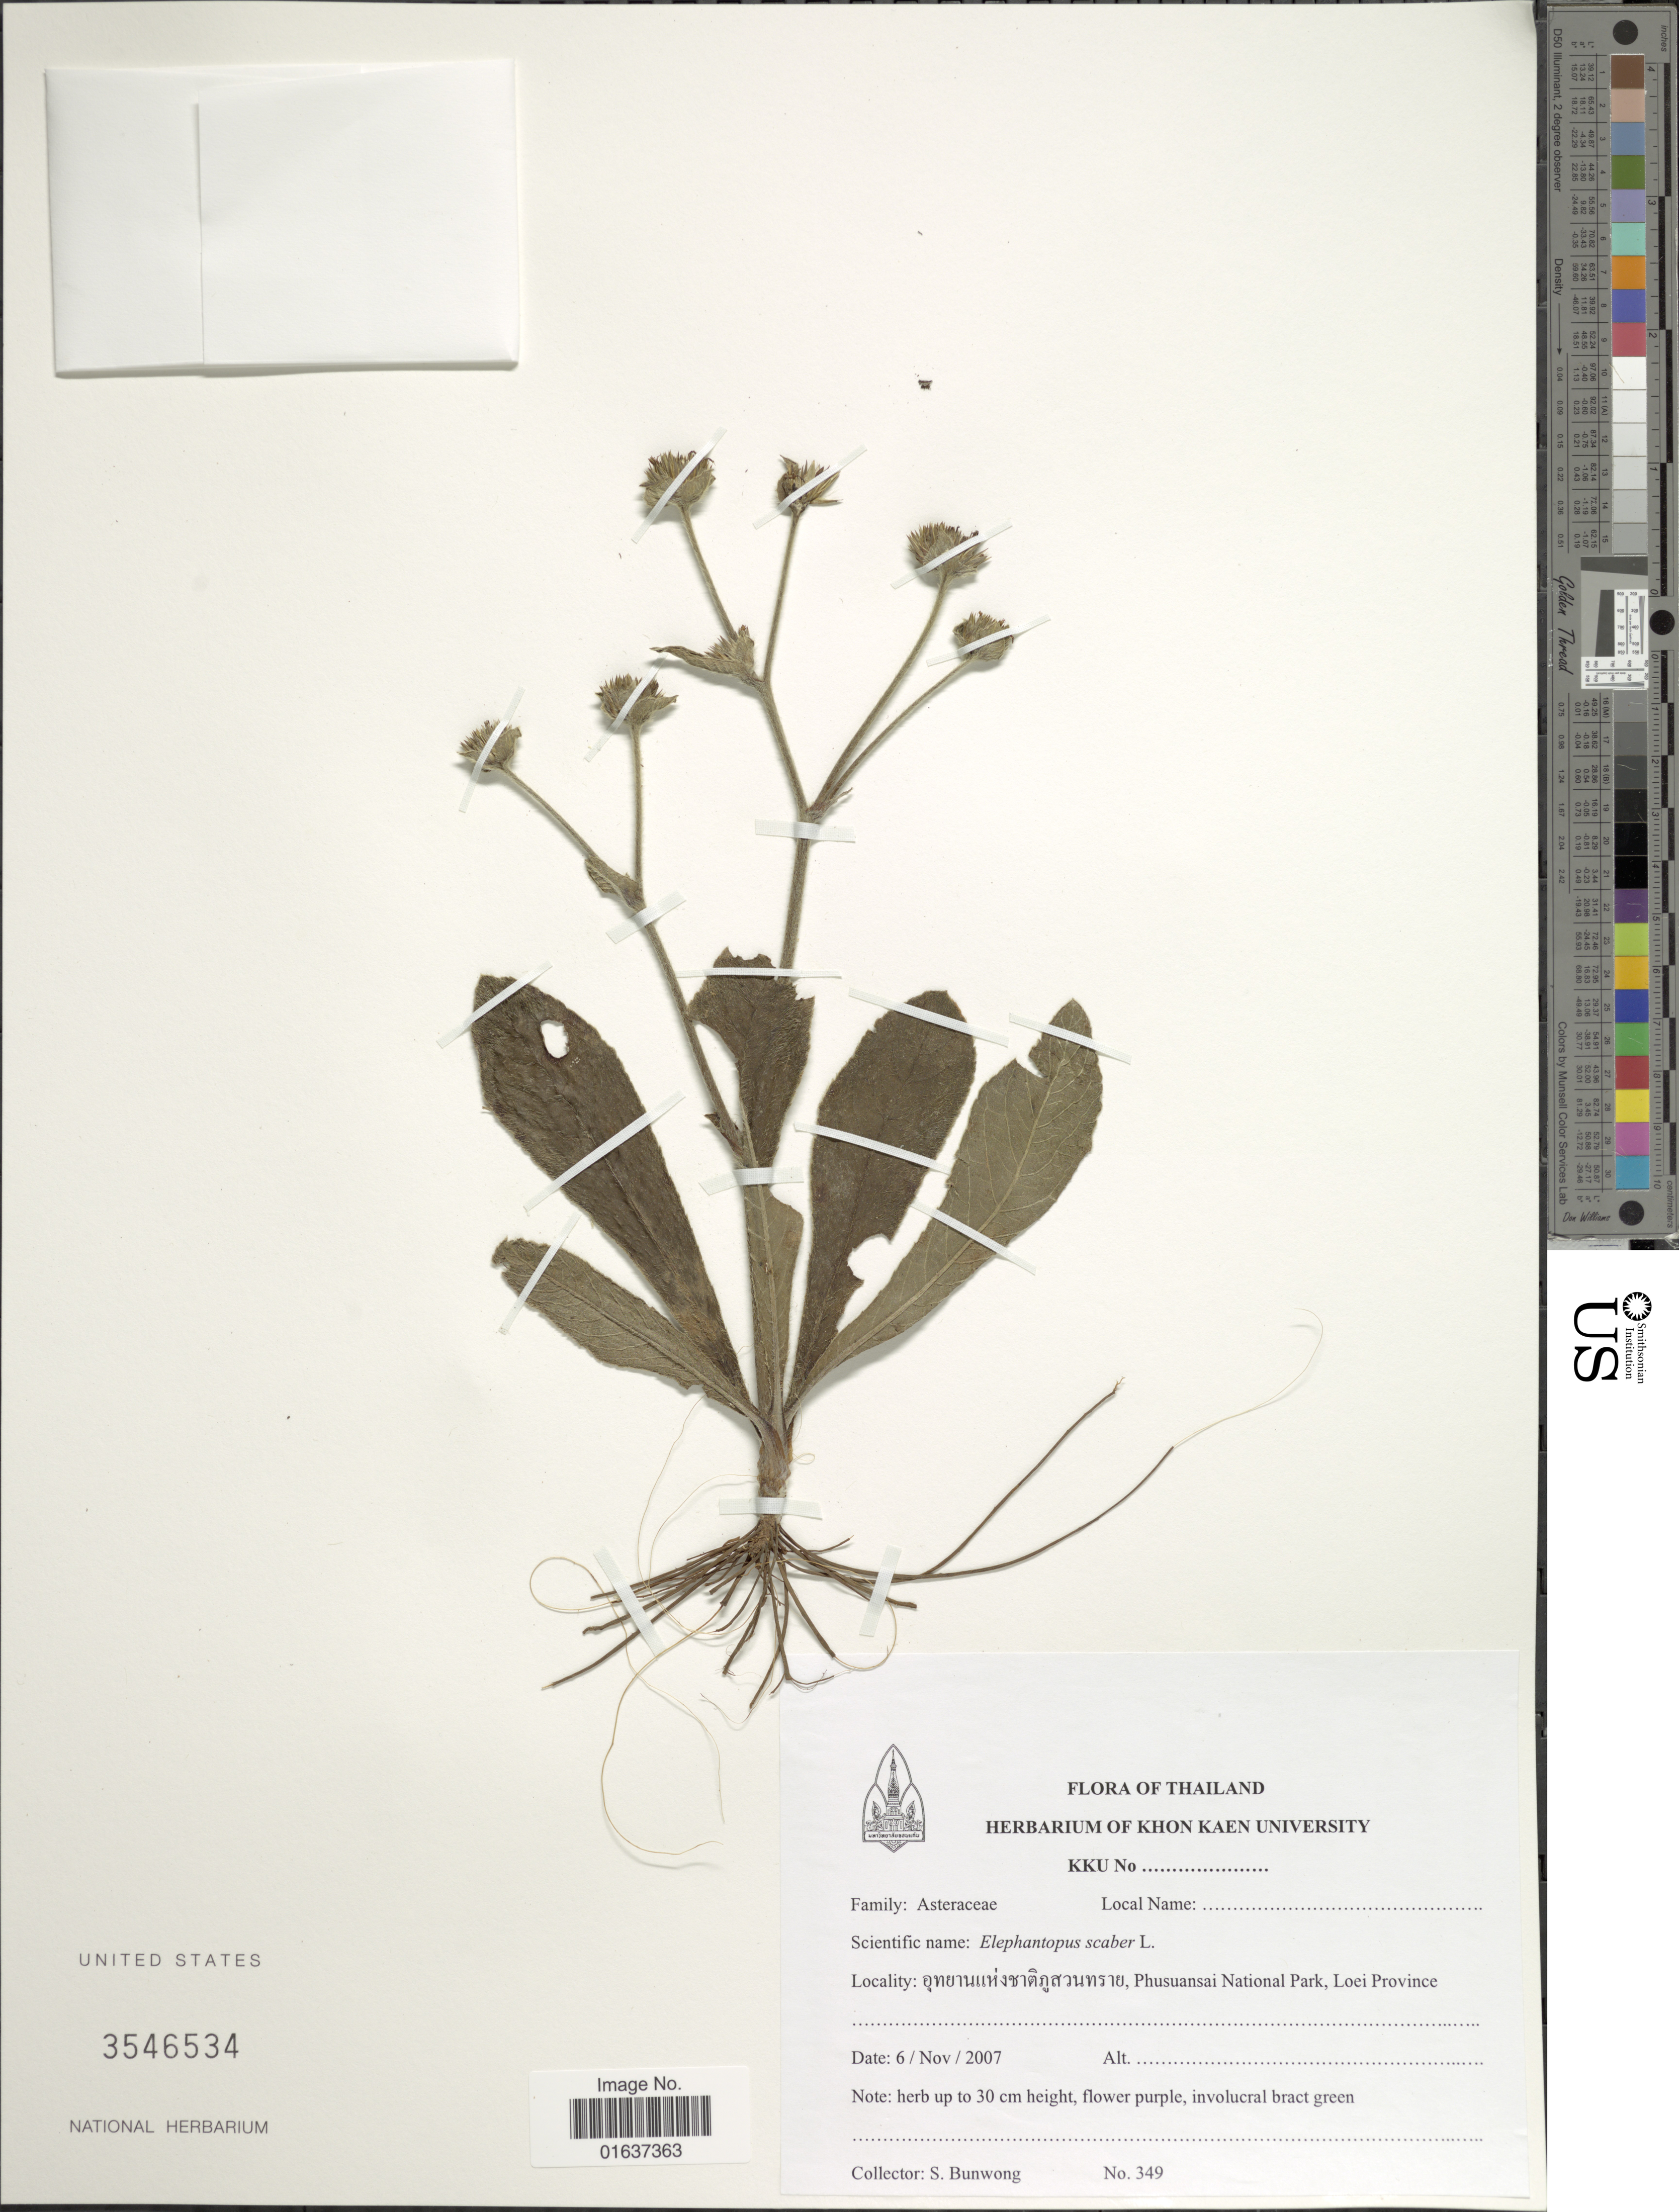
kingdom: Plantae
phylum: Tracheophyta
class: Magnoliopsida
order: Asterales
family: Asteraceae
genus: Elephantopus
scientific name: Elephantopus scaber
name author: L.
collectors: S. Bunwong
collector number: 349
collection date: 2007-11-06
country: Thailand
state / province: Loei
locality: Phusuansai National Park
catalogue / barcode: US 3546534